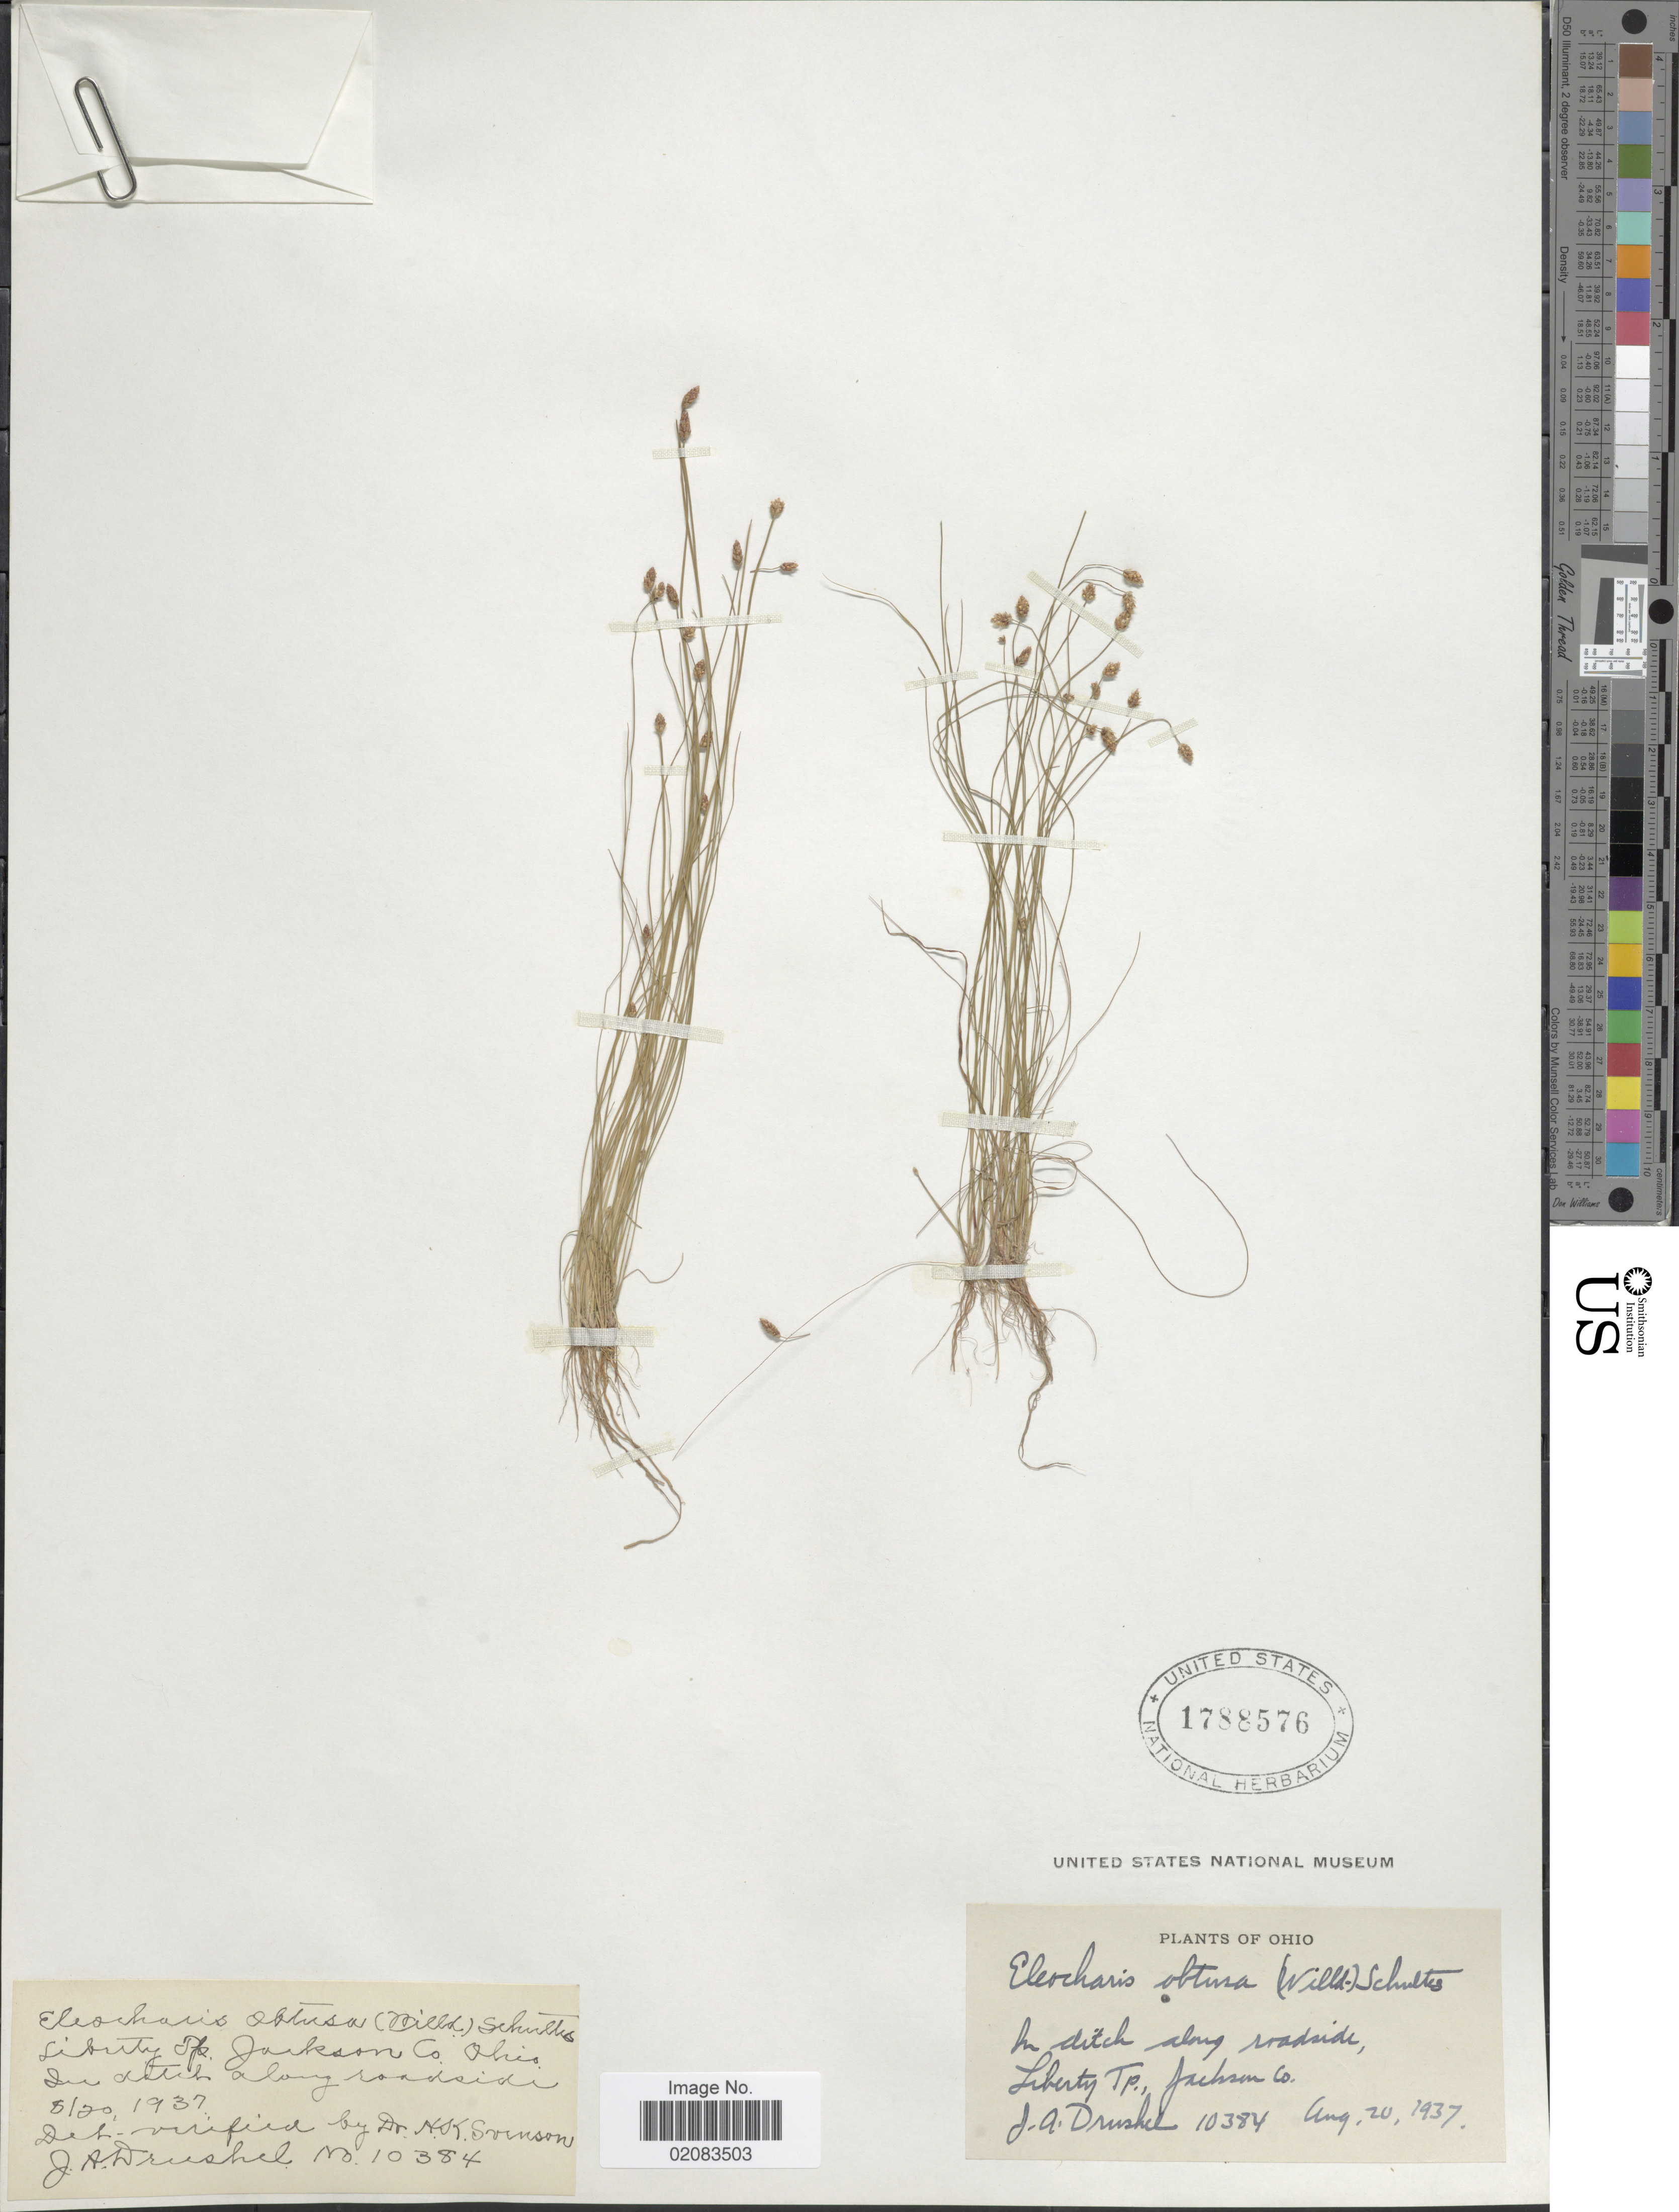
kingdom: Plantae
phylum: Tracheophyta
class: Liliopsida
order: Poales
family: Cyperaceae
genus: Eleocharis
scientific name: Eleocharis obtusa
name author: (Willd.) Schult.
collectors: J. A. Drushel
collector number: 10384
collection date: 1937-08-20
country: United States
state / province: Ohio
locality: In ditch along roadside, Liberty Tp., Jackson Co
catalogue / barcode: US 1788576